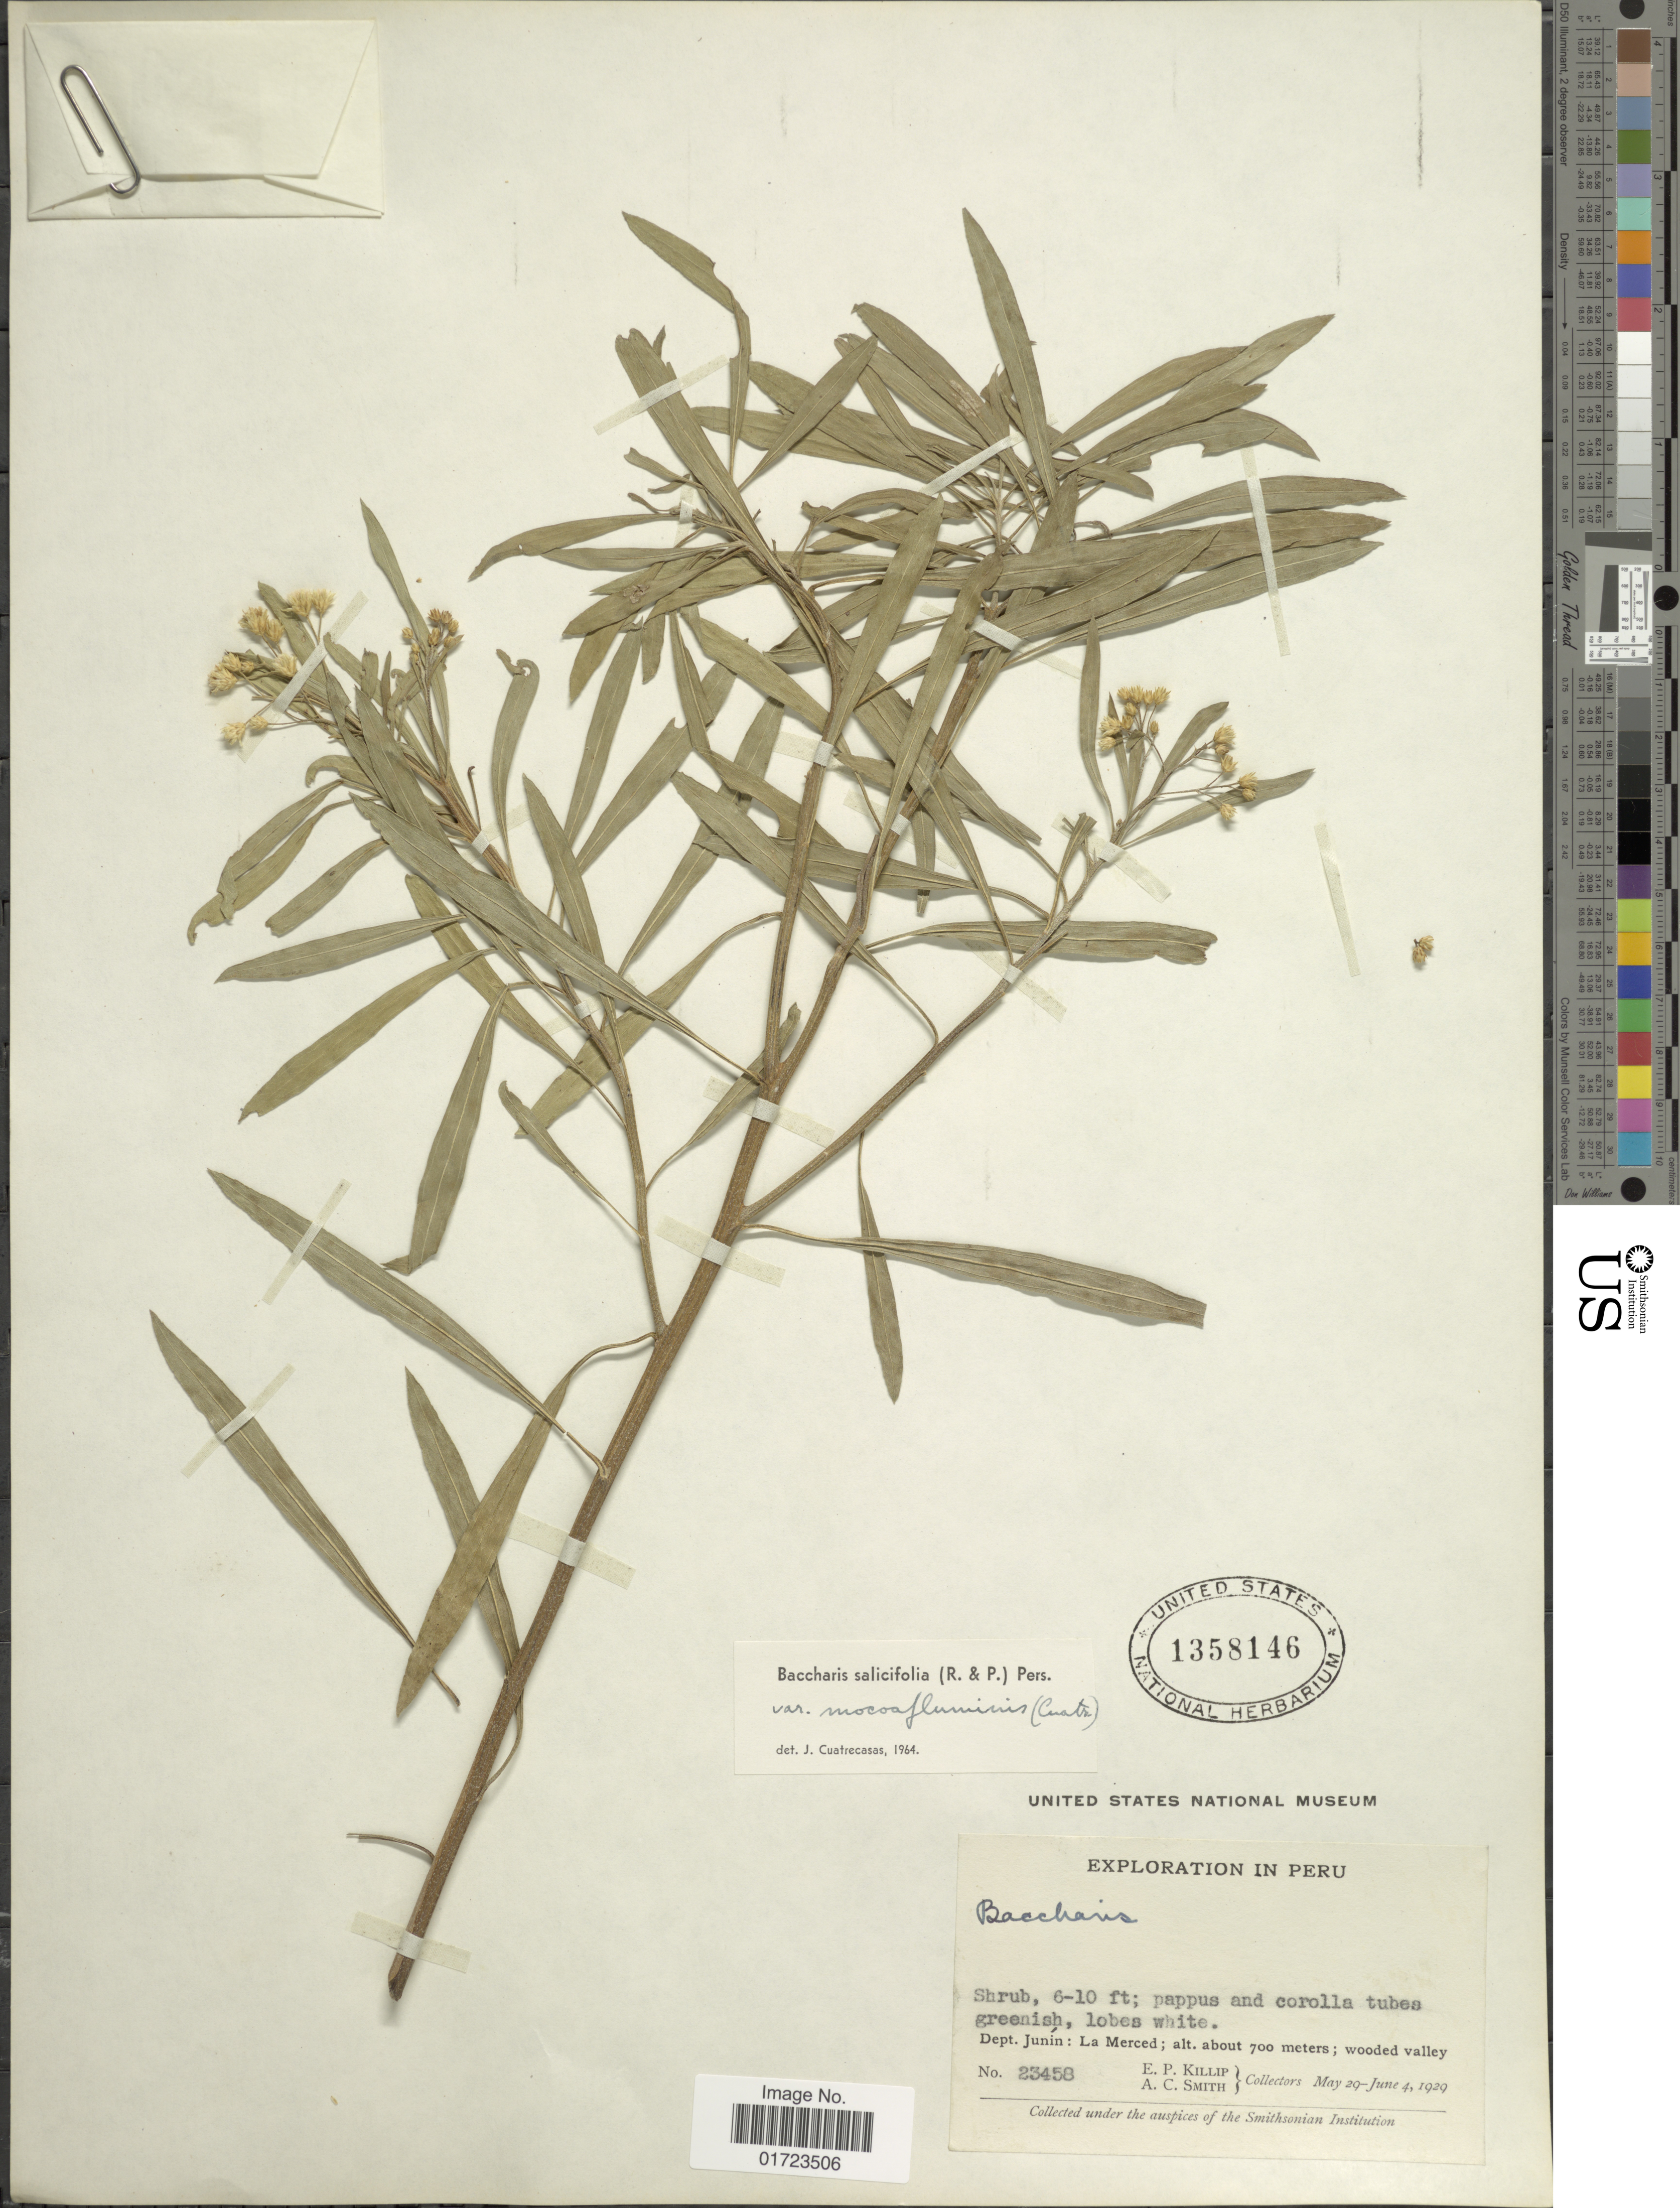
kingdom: Plantae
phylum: Tracheophyta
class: Magnoliopsida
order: Asterales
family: Asteraceae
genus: Baccharis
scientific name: Baccharis salicifolia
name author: (Ruiz & Pav.) Pers.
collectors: E. P. Killip & A. C. Smith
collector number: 23458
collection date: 1929-05-29/1929-06-04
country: Peru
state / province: Junín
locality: Dept. Junin: La Merced.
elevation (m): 700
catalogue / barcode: US 1358146